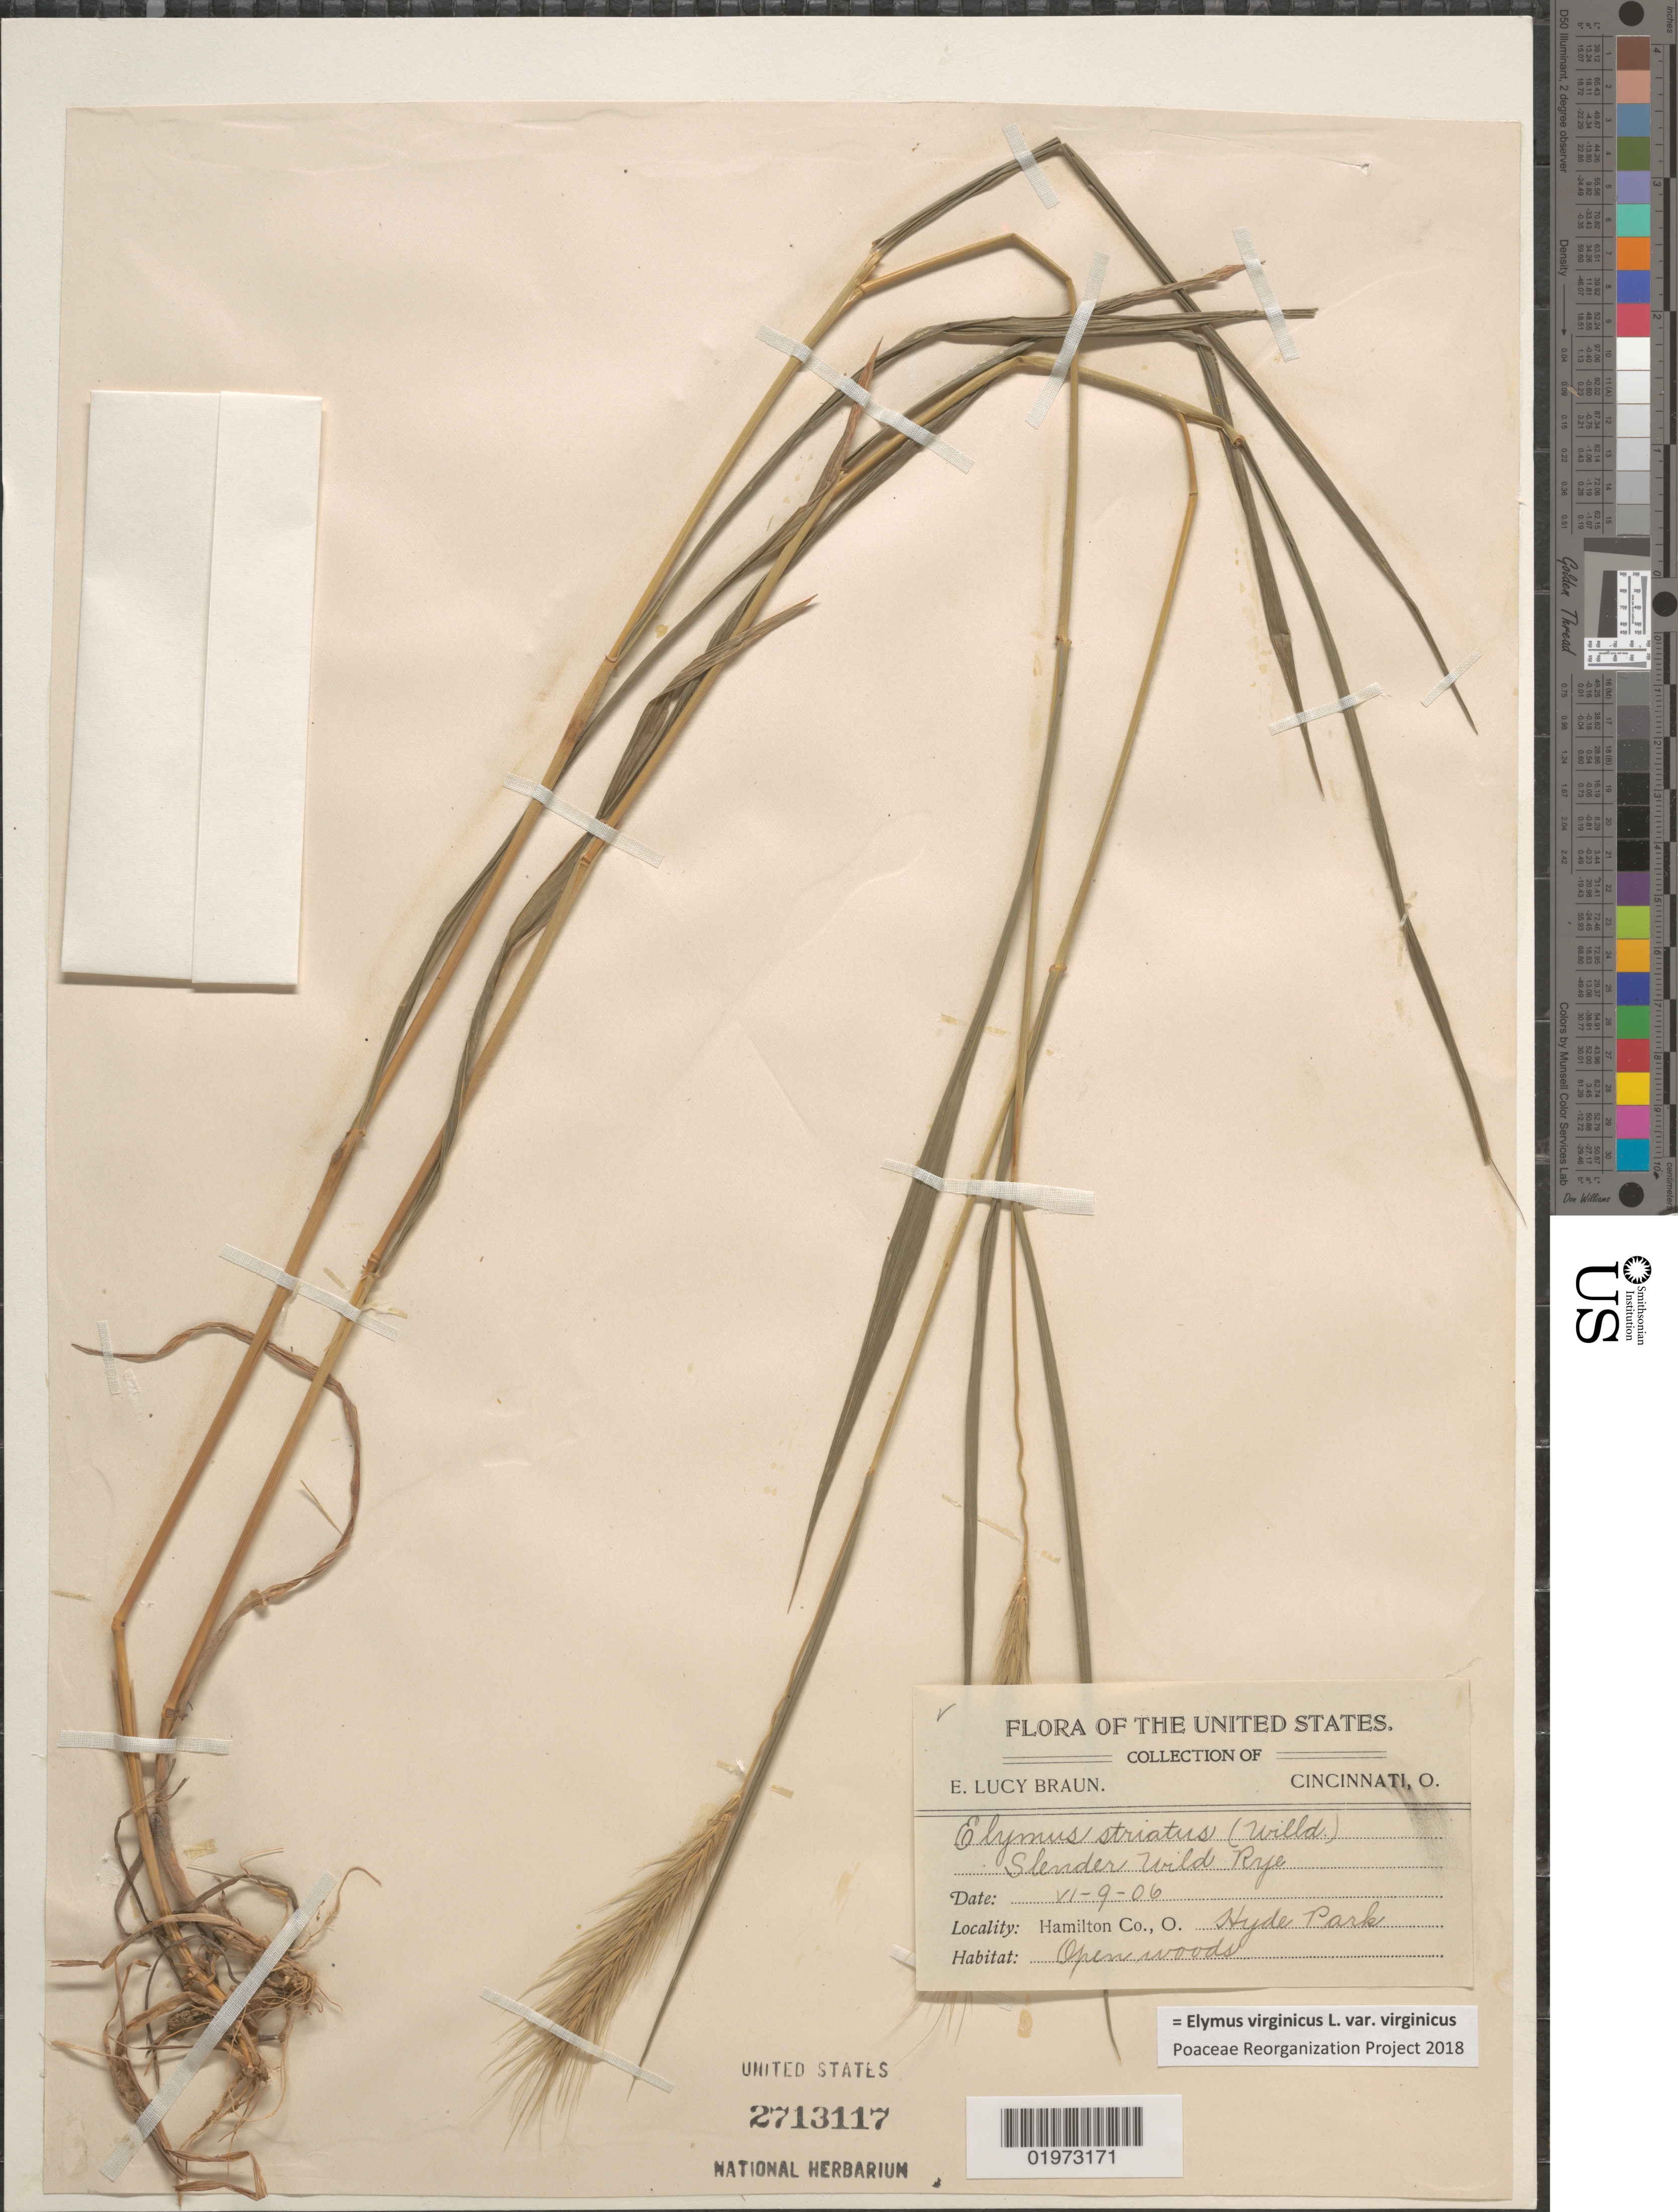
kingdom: Plantae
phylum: Tracheophyta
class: Liliopsida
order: Poales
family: Poaceae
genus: Elymus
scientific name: Elymus virginicus var. virginicus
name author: L.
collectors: E. L. Braun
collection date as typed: Transcribed d/m/y: 9/6/6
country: United States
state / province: Ohio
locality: Hamilton Co. Hyde Park. Open woods.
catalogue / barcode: US 2713117